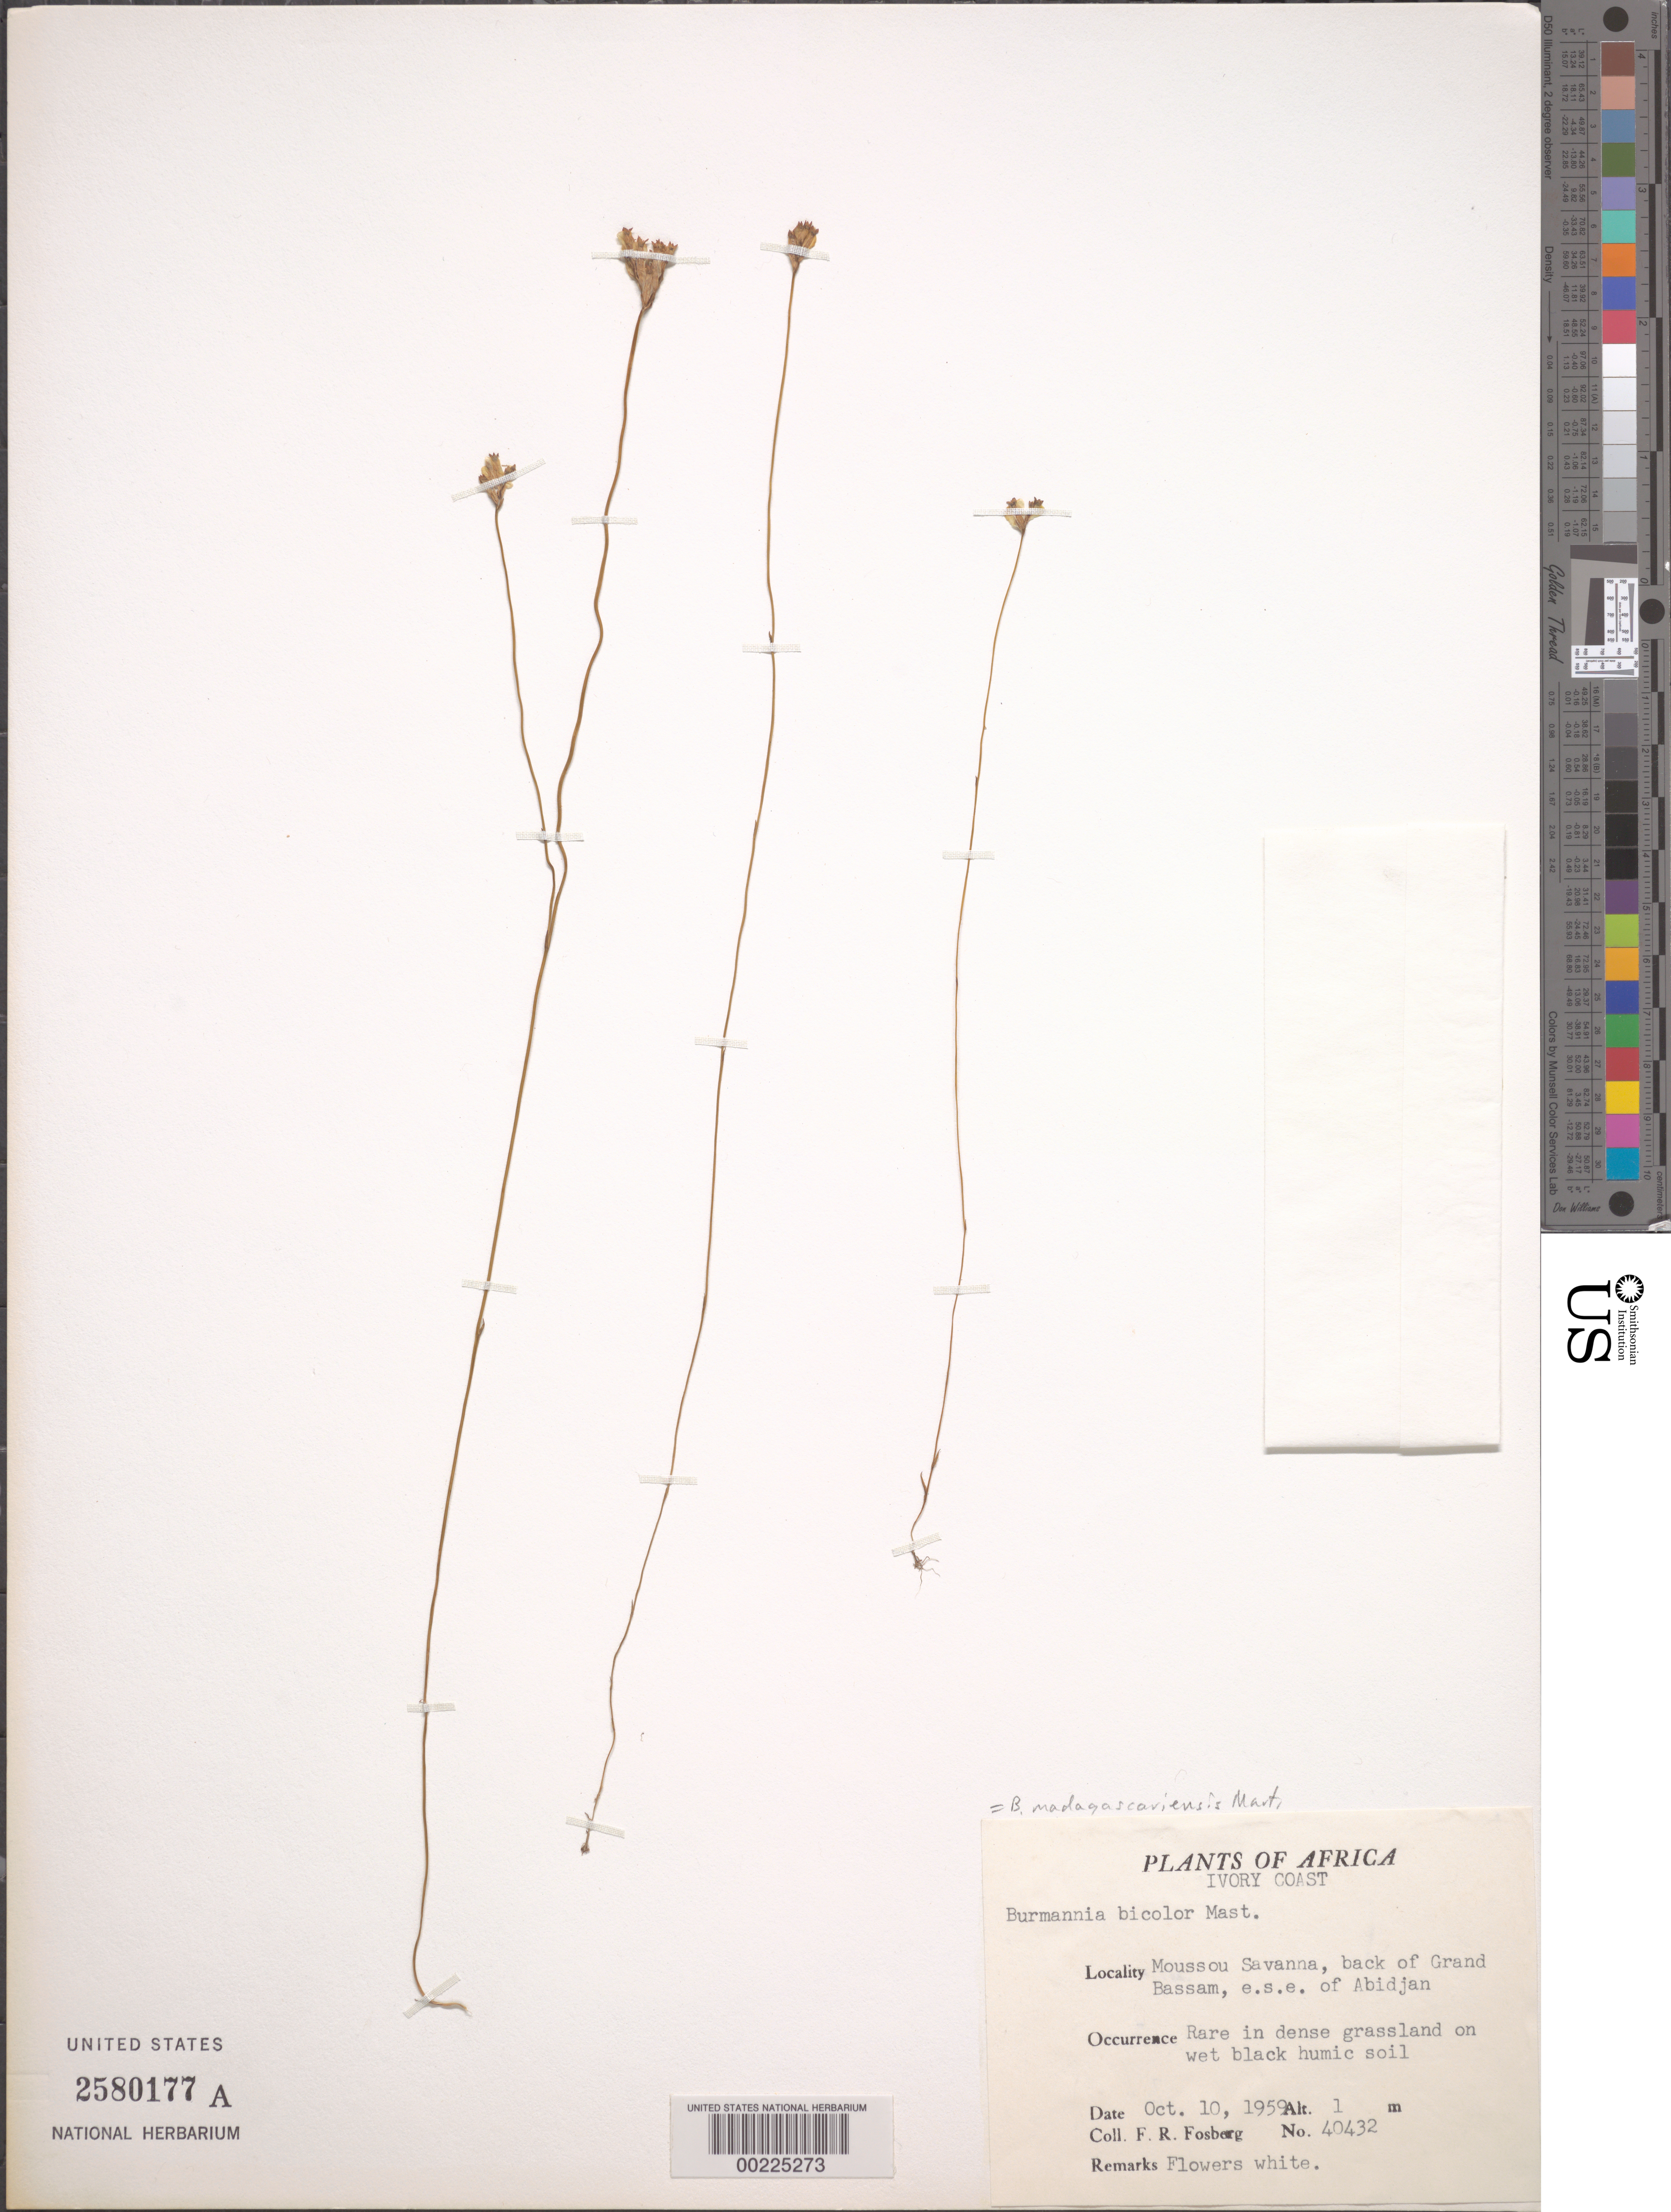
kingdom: Plantae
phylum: Tracheophyta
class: Liliopsida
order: Dioscoreales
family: Burmanniaceae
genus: Burmannia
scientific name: Burmannia bicolor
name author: Mart.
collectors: F. R. Fosberg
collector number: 40432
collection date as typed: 10 Oct 1959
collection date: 1959-10-10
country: Ivory Coast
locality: Moussou savanna, back of Grand Bassam ESE of Abidjan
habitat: Dense grassland on wet black humic soil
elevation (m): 1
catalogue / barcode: US 2580177A